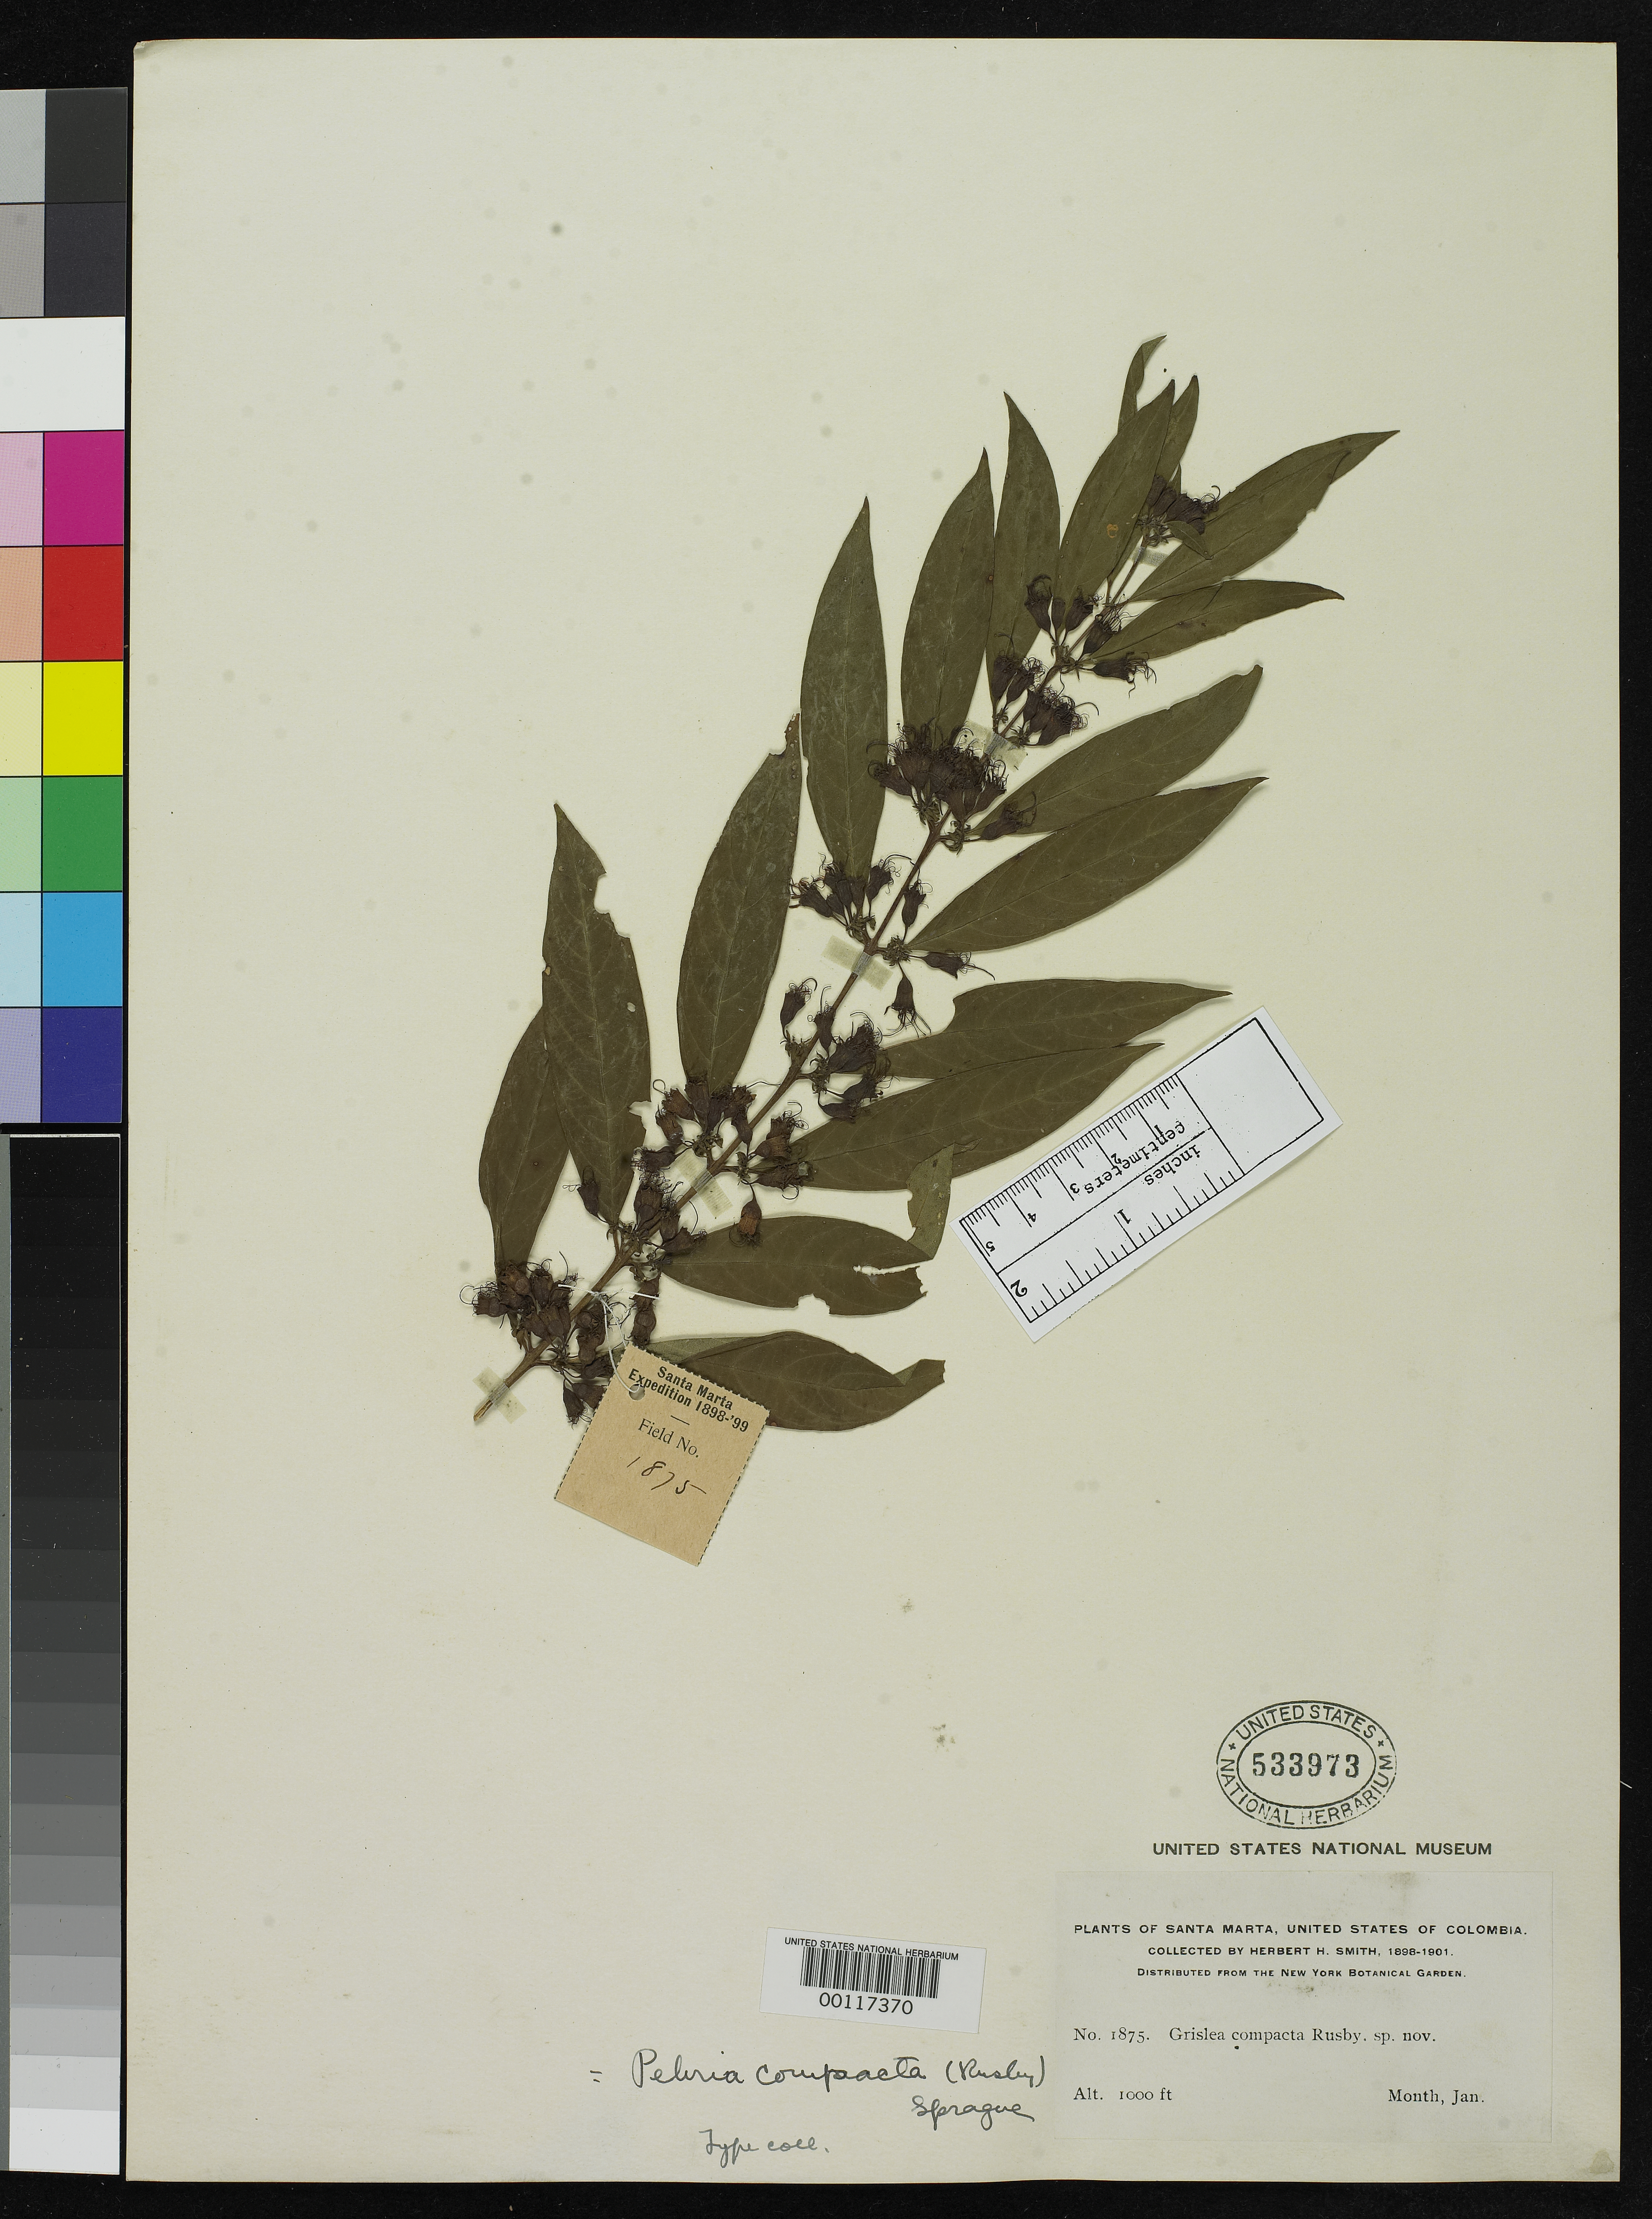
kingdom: Plantae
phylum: Tracheophyta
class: Magnoliopsida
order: Myrtales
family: Lythraceae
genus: Grislea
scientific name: Grislea compacta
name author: Rusby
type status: Isotype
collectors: Herbert H. Smith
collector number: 1875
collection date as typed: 1898 to -- --- 1901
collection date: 1898/1901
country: Colombia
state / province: Magdalena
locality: Santa Marta.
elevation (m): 305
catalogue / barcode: US 533973